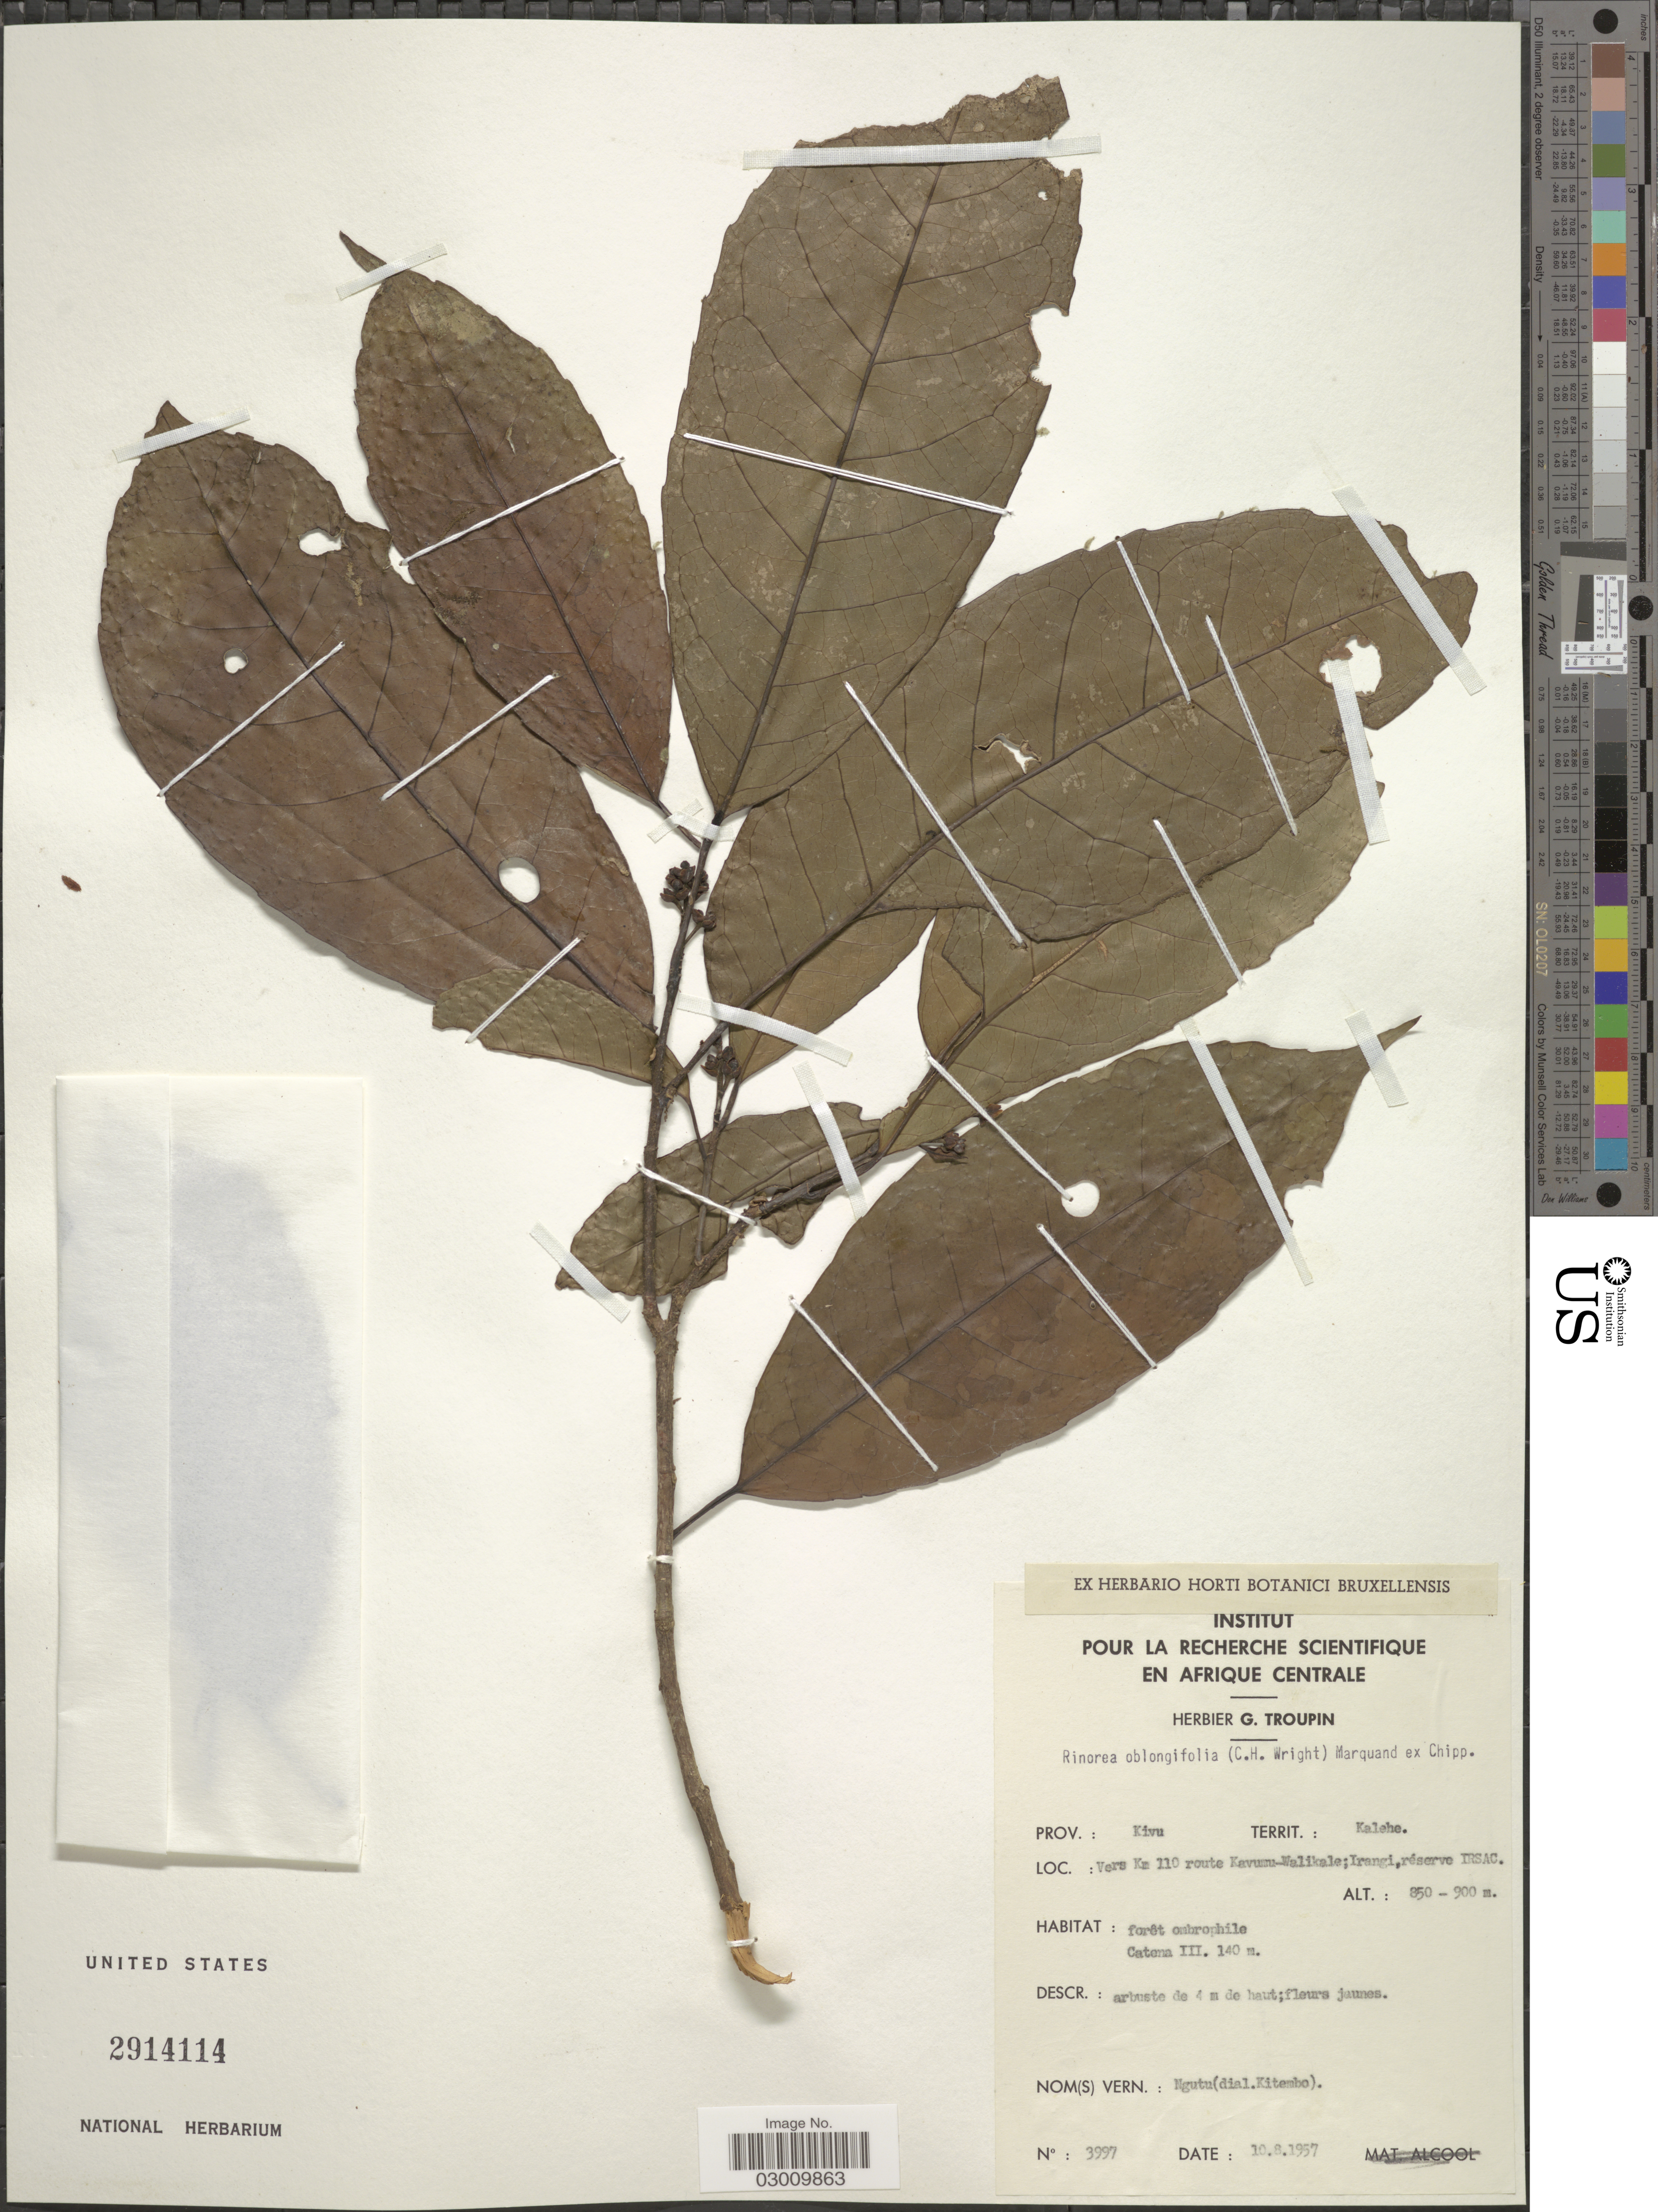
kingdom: Plantae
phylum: Tracheophyta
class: Magnoliopsida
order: Malpighiales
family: Violaceae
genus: Rinorea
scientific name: Rinorea oblongifolia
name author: (C.H. Wright) C. Marquand ex Chipp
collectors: G. Troupin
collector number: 3997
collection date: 1957-08-10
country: Congo, Democratic Republic of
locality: Prov.: Kivu. Territ.: Kalehe. Vers Km 110 route Kavumu-Walikale; Irangi, réserve IRSAC.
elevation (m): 850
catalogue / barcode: US 2914114